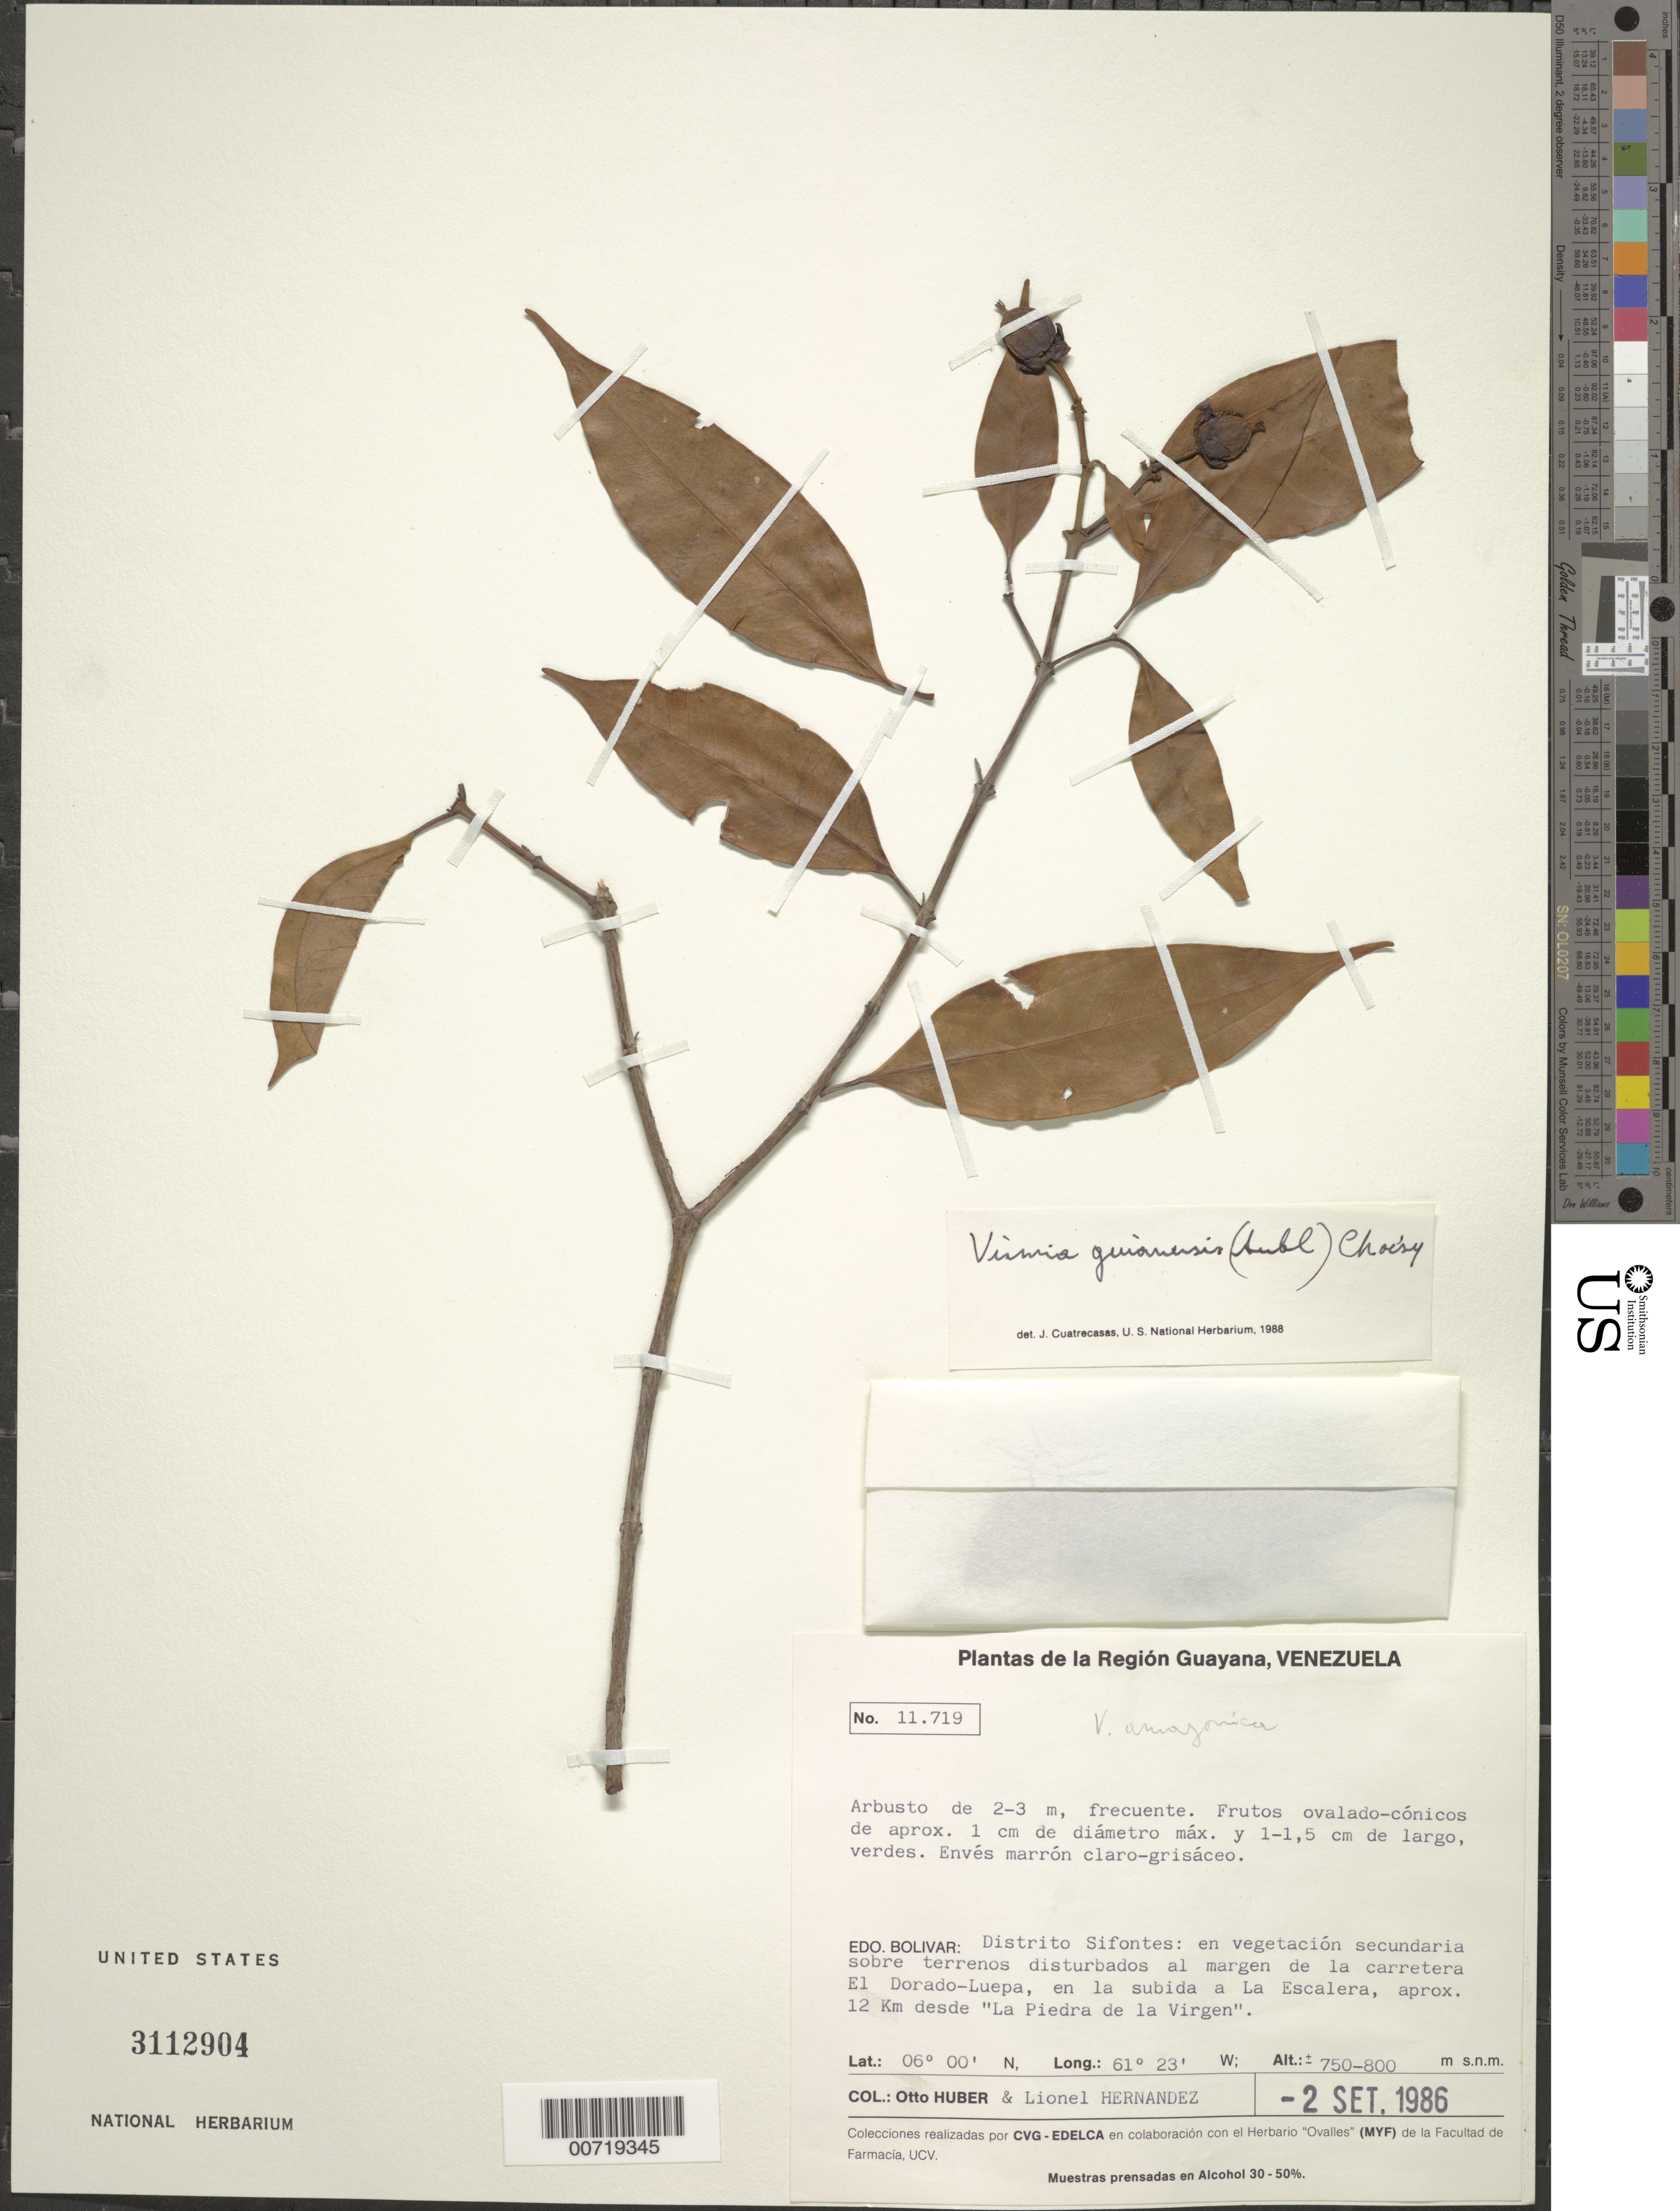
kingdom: Plantae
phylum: Tracheophyta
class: Magnoliopsida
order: Malpighiales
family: Hypericaceae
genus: Vismia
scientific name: Vismia guianensis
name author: (Aubl.) Pers.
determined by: Cuatrecasas, J.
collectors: O. Huber & L. Hernández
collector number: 11719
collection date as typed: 2-Sep-86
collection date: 1986-09-02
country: Venezuela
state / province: Bolívar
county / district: Sifontes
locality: El Dorado-Luepa carretera, subida a La Escalera, 12 km desde de la Piedra de la Virgen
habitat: Vegetación secundaria, sobre terrenos disturbados al margen de la carretera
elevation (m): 750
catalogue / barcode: US 3112904